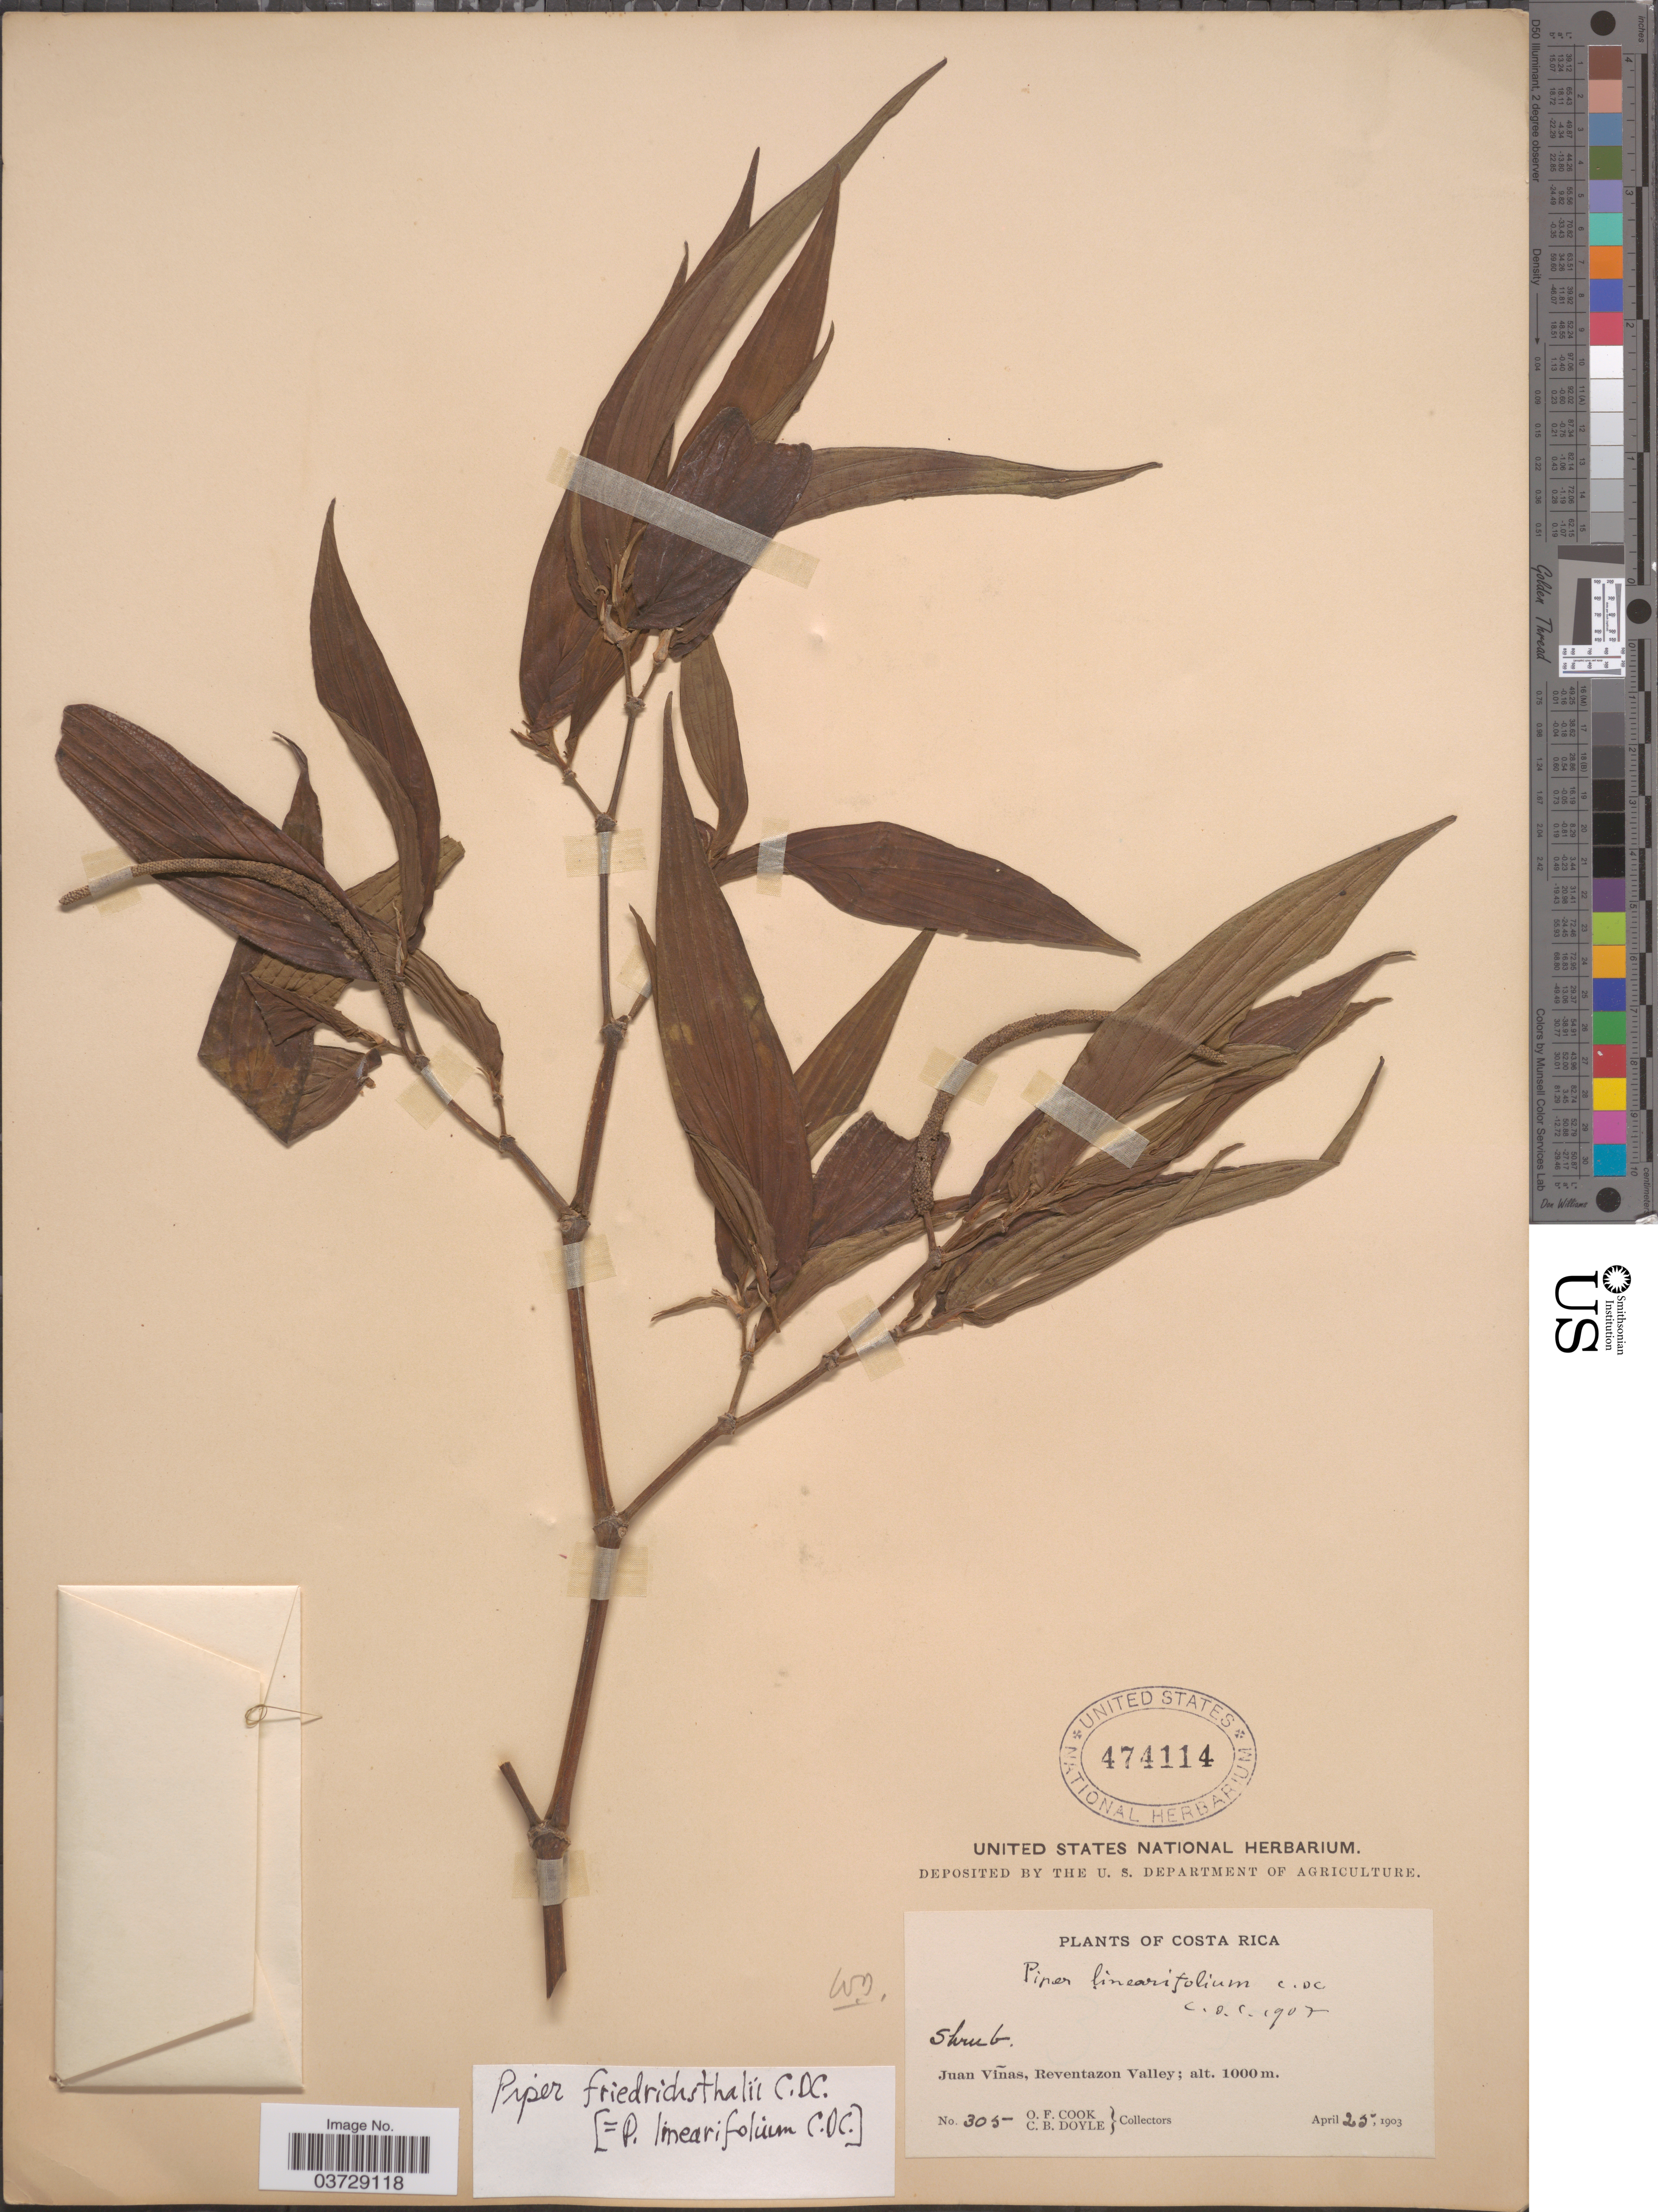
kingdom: Plantae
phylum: Tracheophyta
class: Magnoliopsida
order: Piperales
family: Piperaceae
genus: Piper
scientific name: Piper friedrichsthalii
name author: C. DC.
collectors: O. F. Cook & C. Doyle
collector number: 305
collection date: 1903-04-25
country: Costa Rica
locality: Juan Viñas, Reventazon Valley.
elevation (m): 1000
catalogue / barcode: US 474114